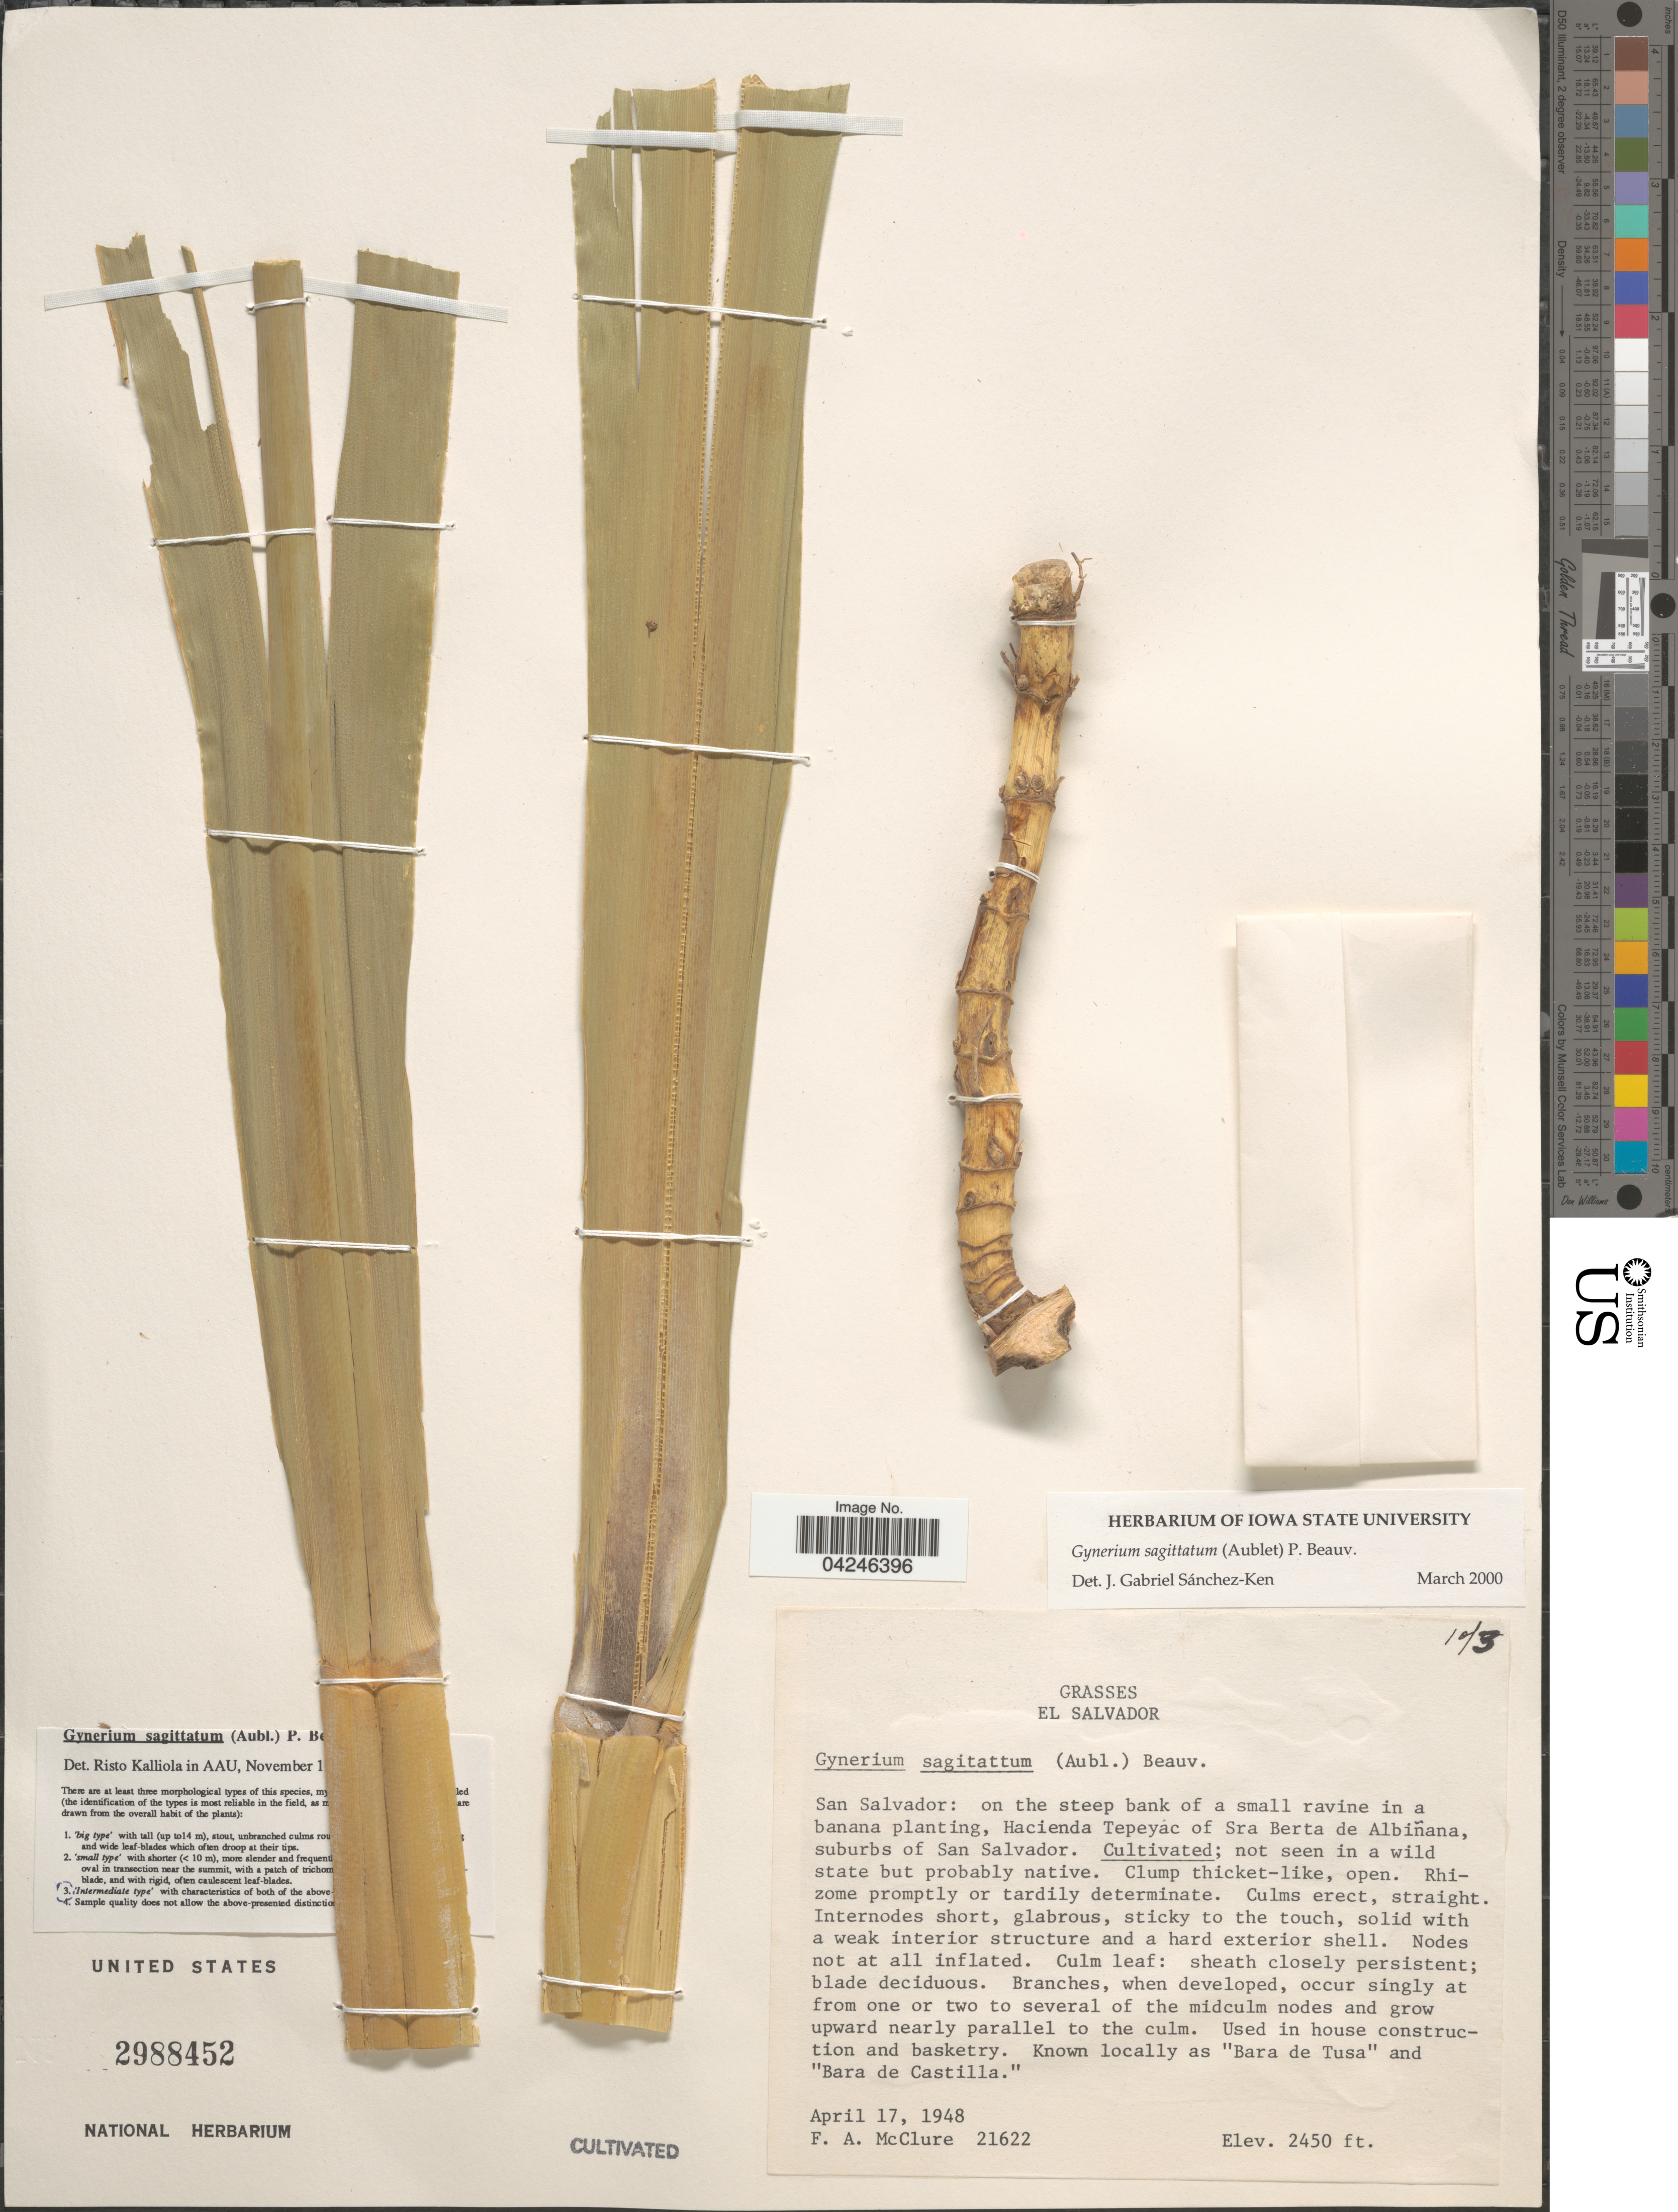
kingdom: Plantae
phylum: Tracheophyta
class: Liliopsida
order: Poales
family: Poaceae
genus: Gynerium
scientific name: Gynerium sagittatum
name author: (Aubl.) P. Beauv.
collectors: F. A. McClure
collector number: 21622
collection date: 1948-04-17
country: El Salvador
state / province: San Salvador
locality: On the steep bank of a small ravine in a banana planting, Hacienda Tepeyac of Sra Berta de Albiñana, suburbs of San Salvador.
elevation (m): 747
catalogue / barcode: US 2988452